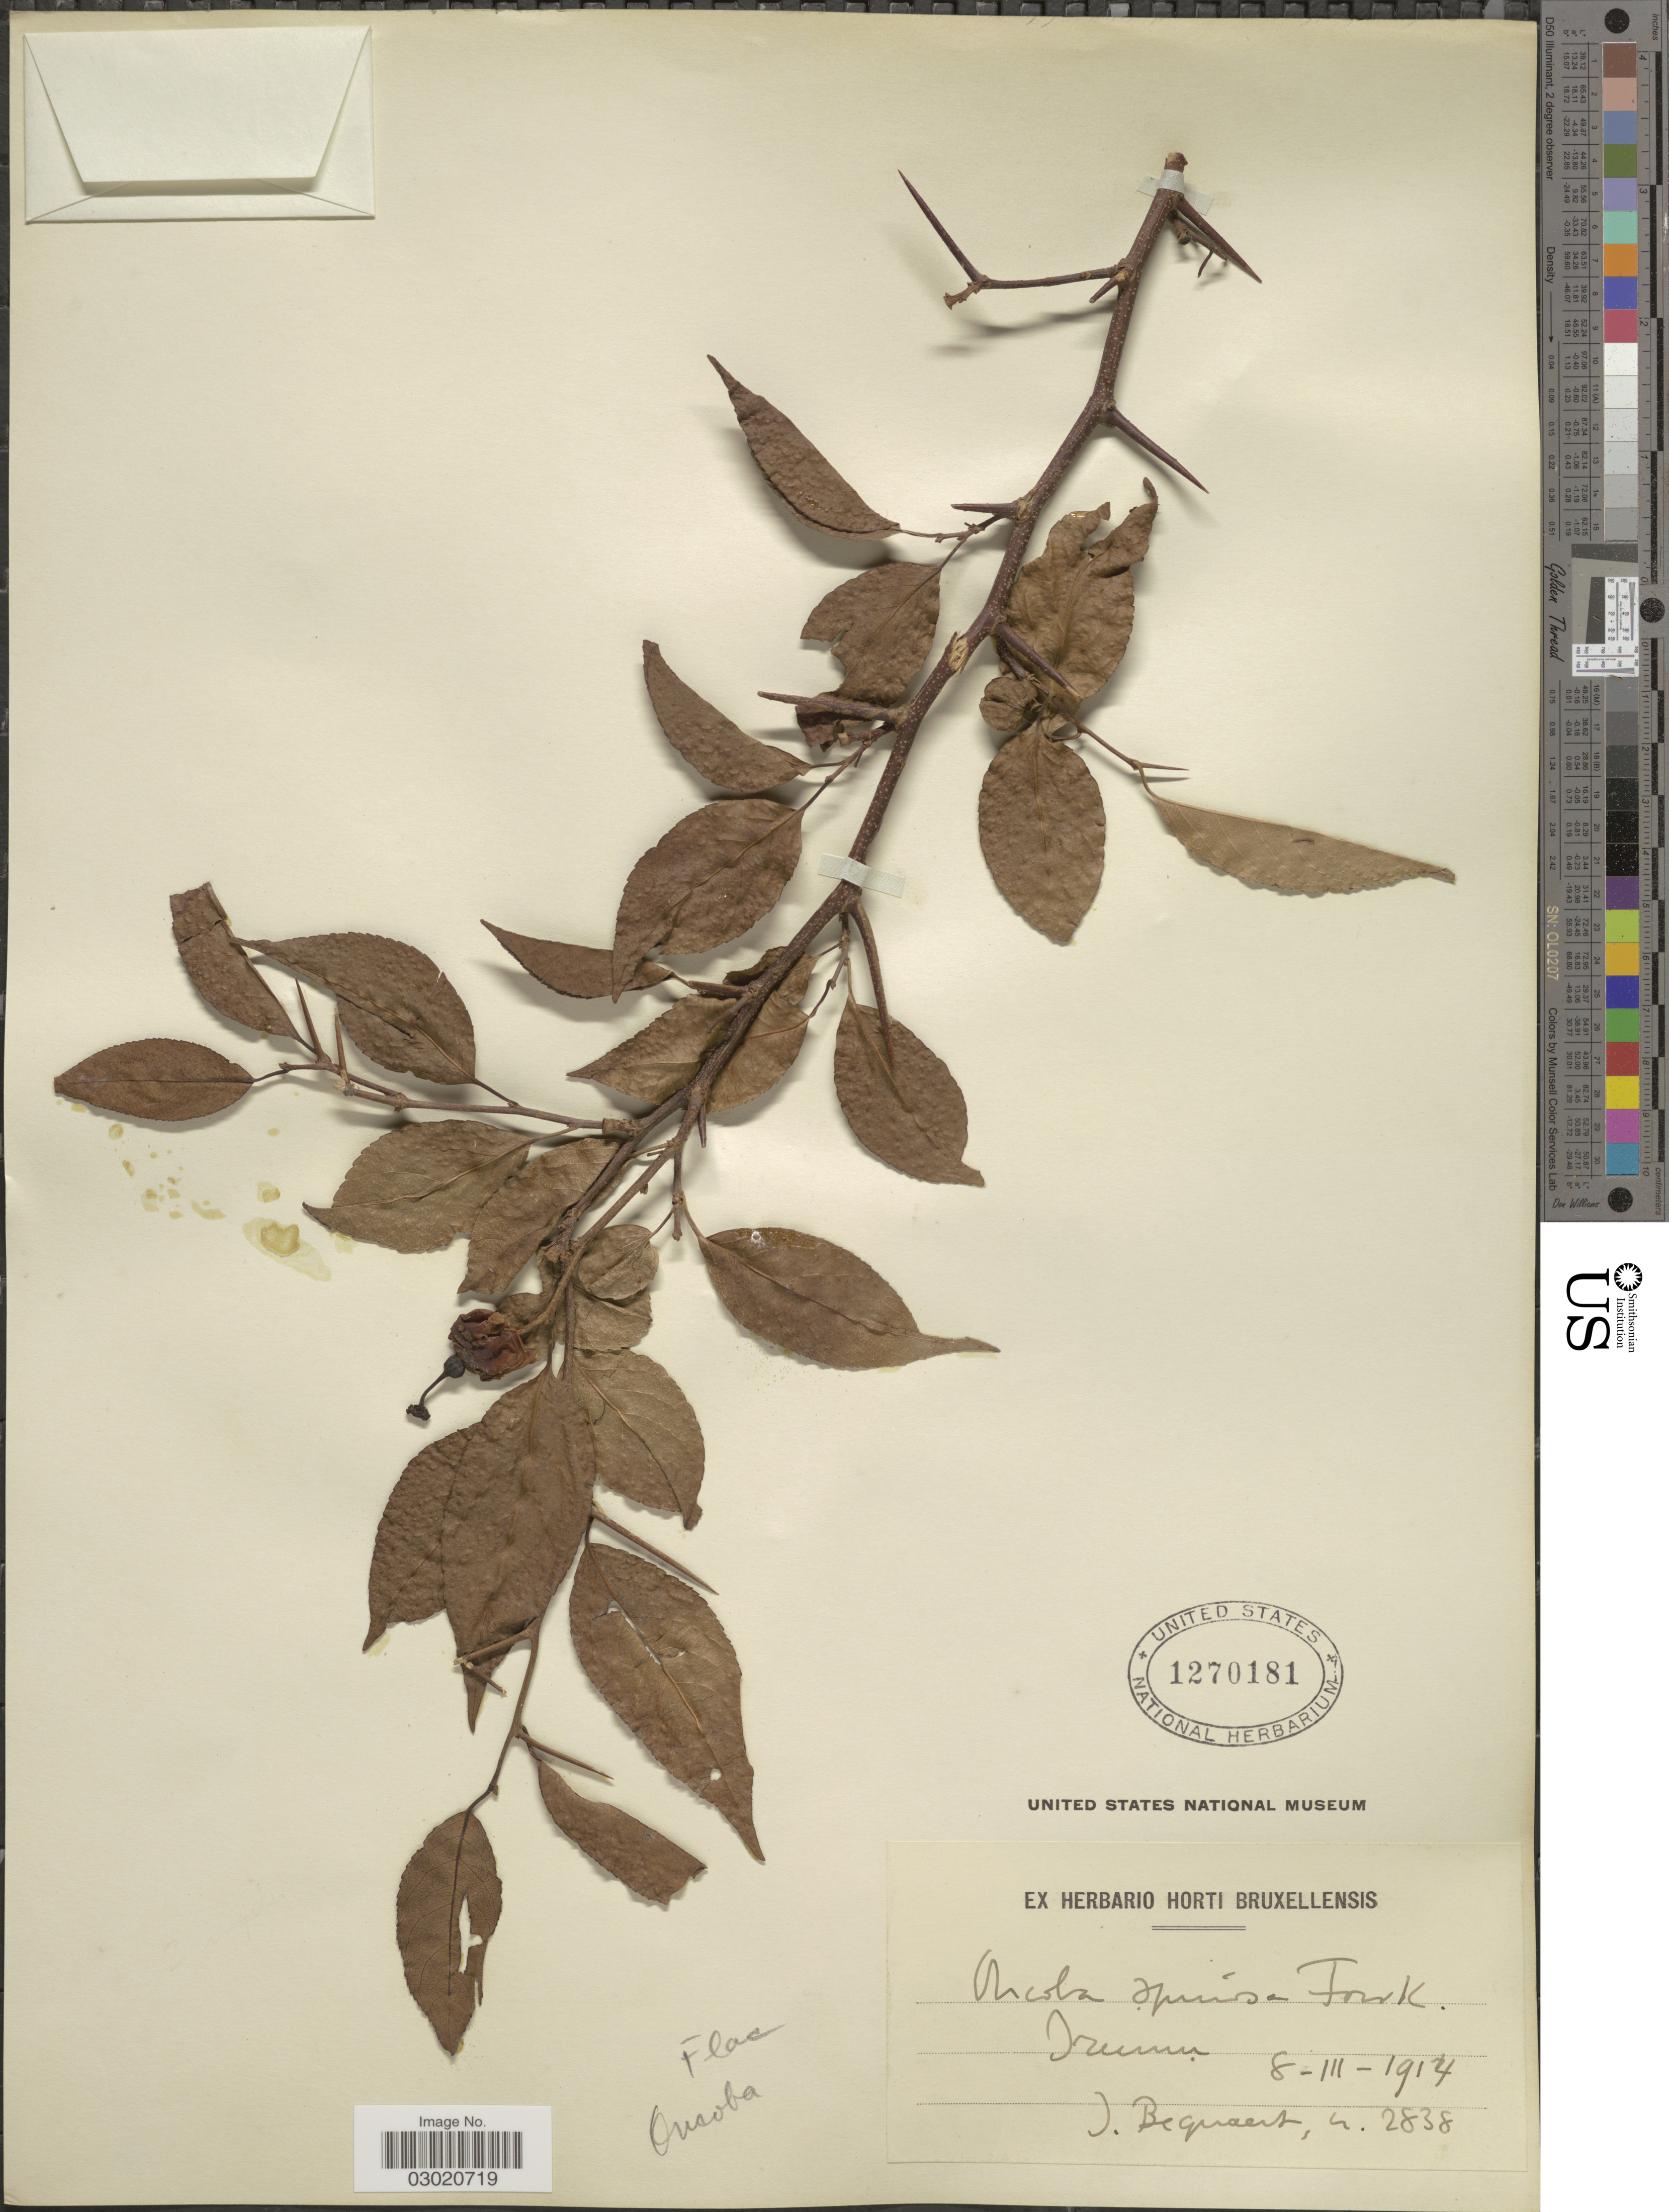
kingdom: Plantae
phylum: Tracheophyta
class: Magnoliopsida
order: Malpighiales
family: Salicaceae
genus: Oncoba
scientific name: Oncoba spinosa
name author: Forssk.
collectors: J. Bequaert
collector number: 2838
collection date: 1914-03-08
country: Congo, Democratic Republic of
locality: Irumu.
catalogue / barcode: US 1270181